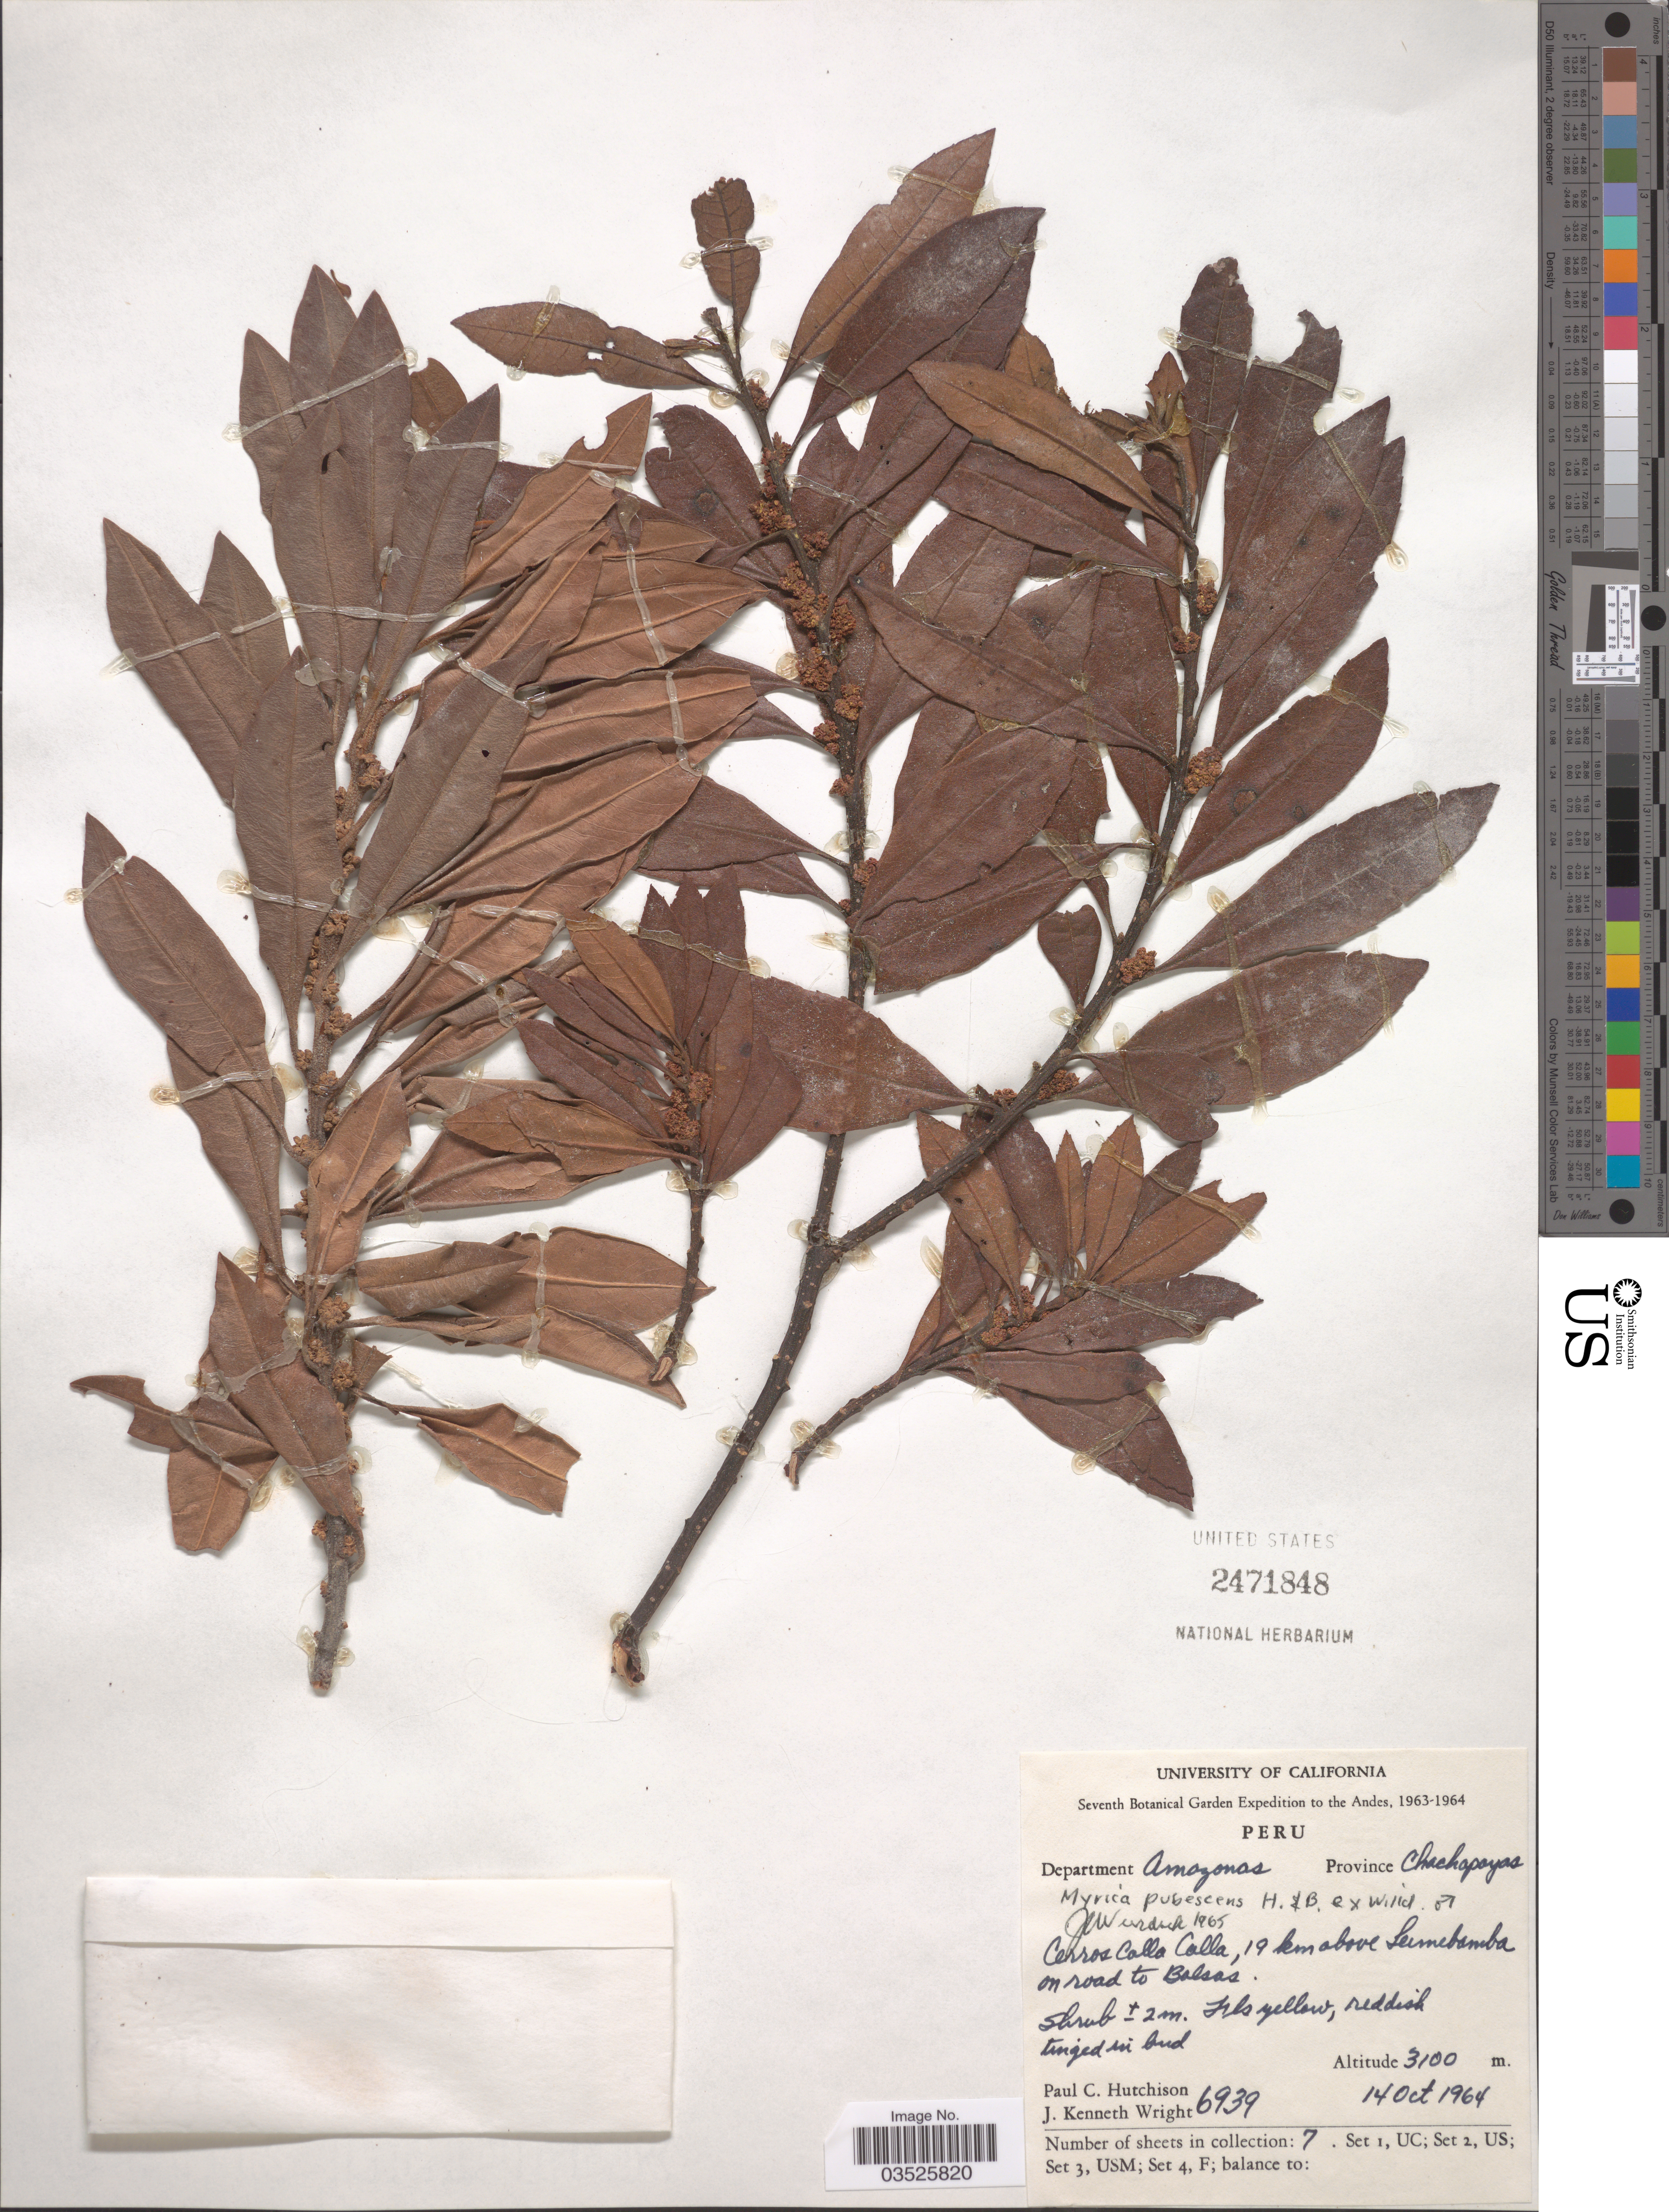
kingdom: Plantae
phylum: Tracheophyta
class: Magnoliopsida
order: Fagales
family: Myricaceae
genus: Myrica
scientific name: Myrica pubescens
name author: Humb. & Bonpl. ex Willd.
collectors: P. C. Hutchison & J. K. Wright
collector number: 6939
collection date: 1964-10-14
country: Peru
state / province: Amazonas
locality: Cerros Calla Calla, 19 km. above Leimebamba on road to Balsas, Province Chachapoyas, Department Amazonas, The Andes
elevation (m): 3100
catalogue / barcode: US 2471848